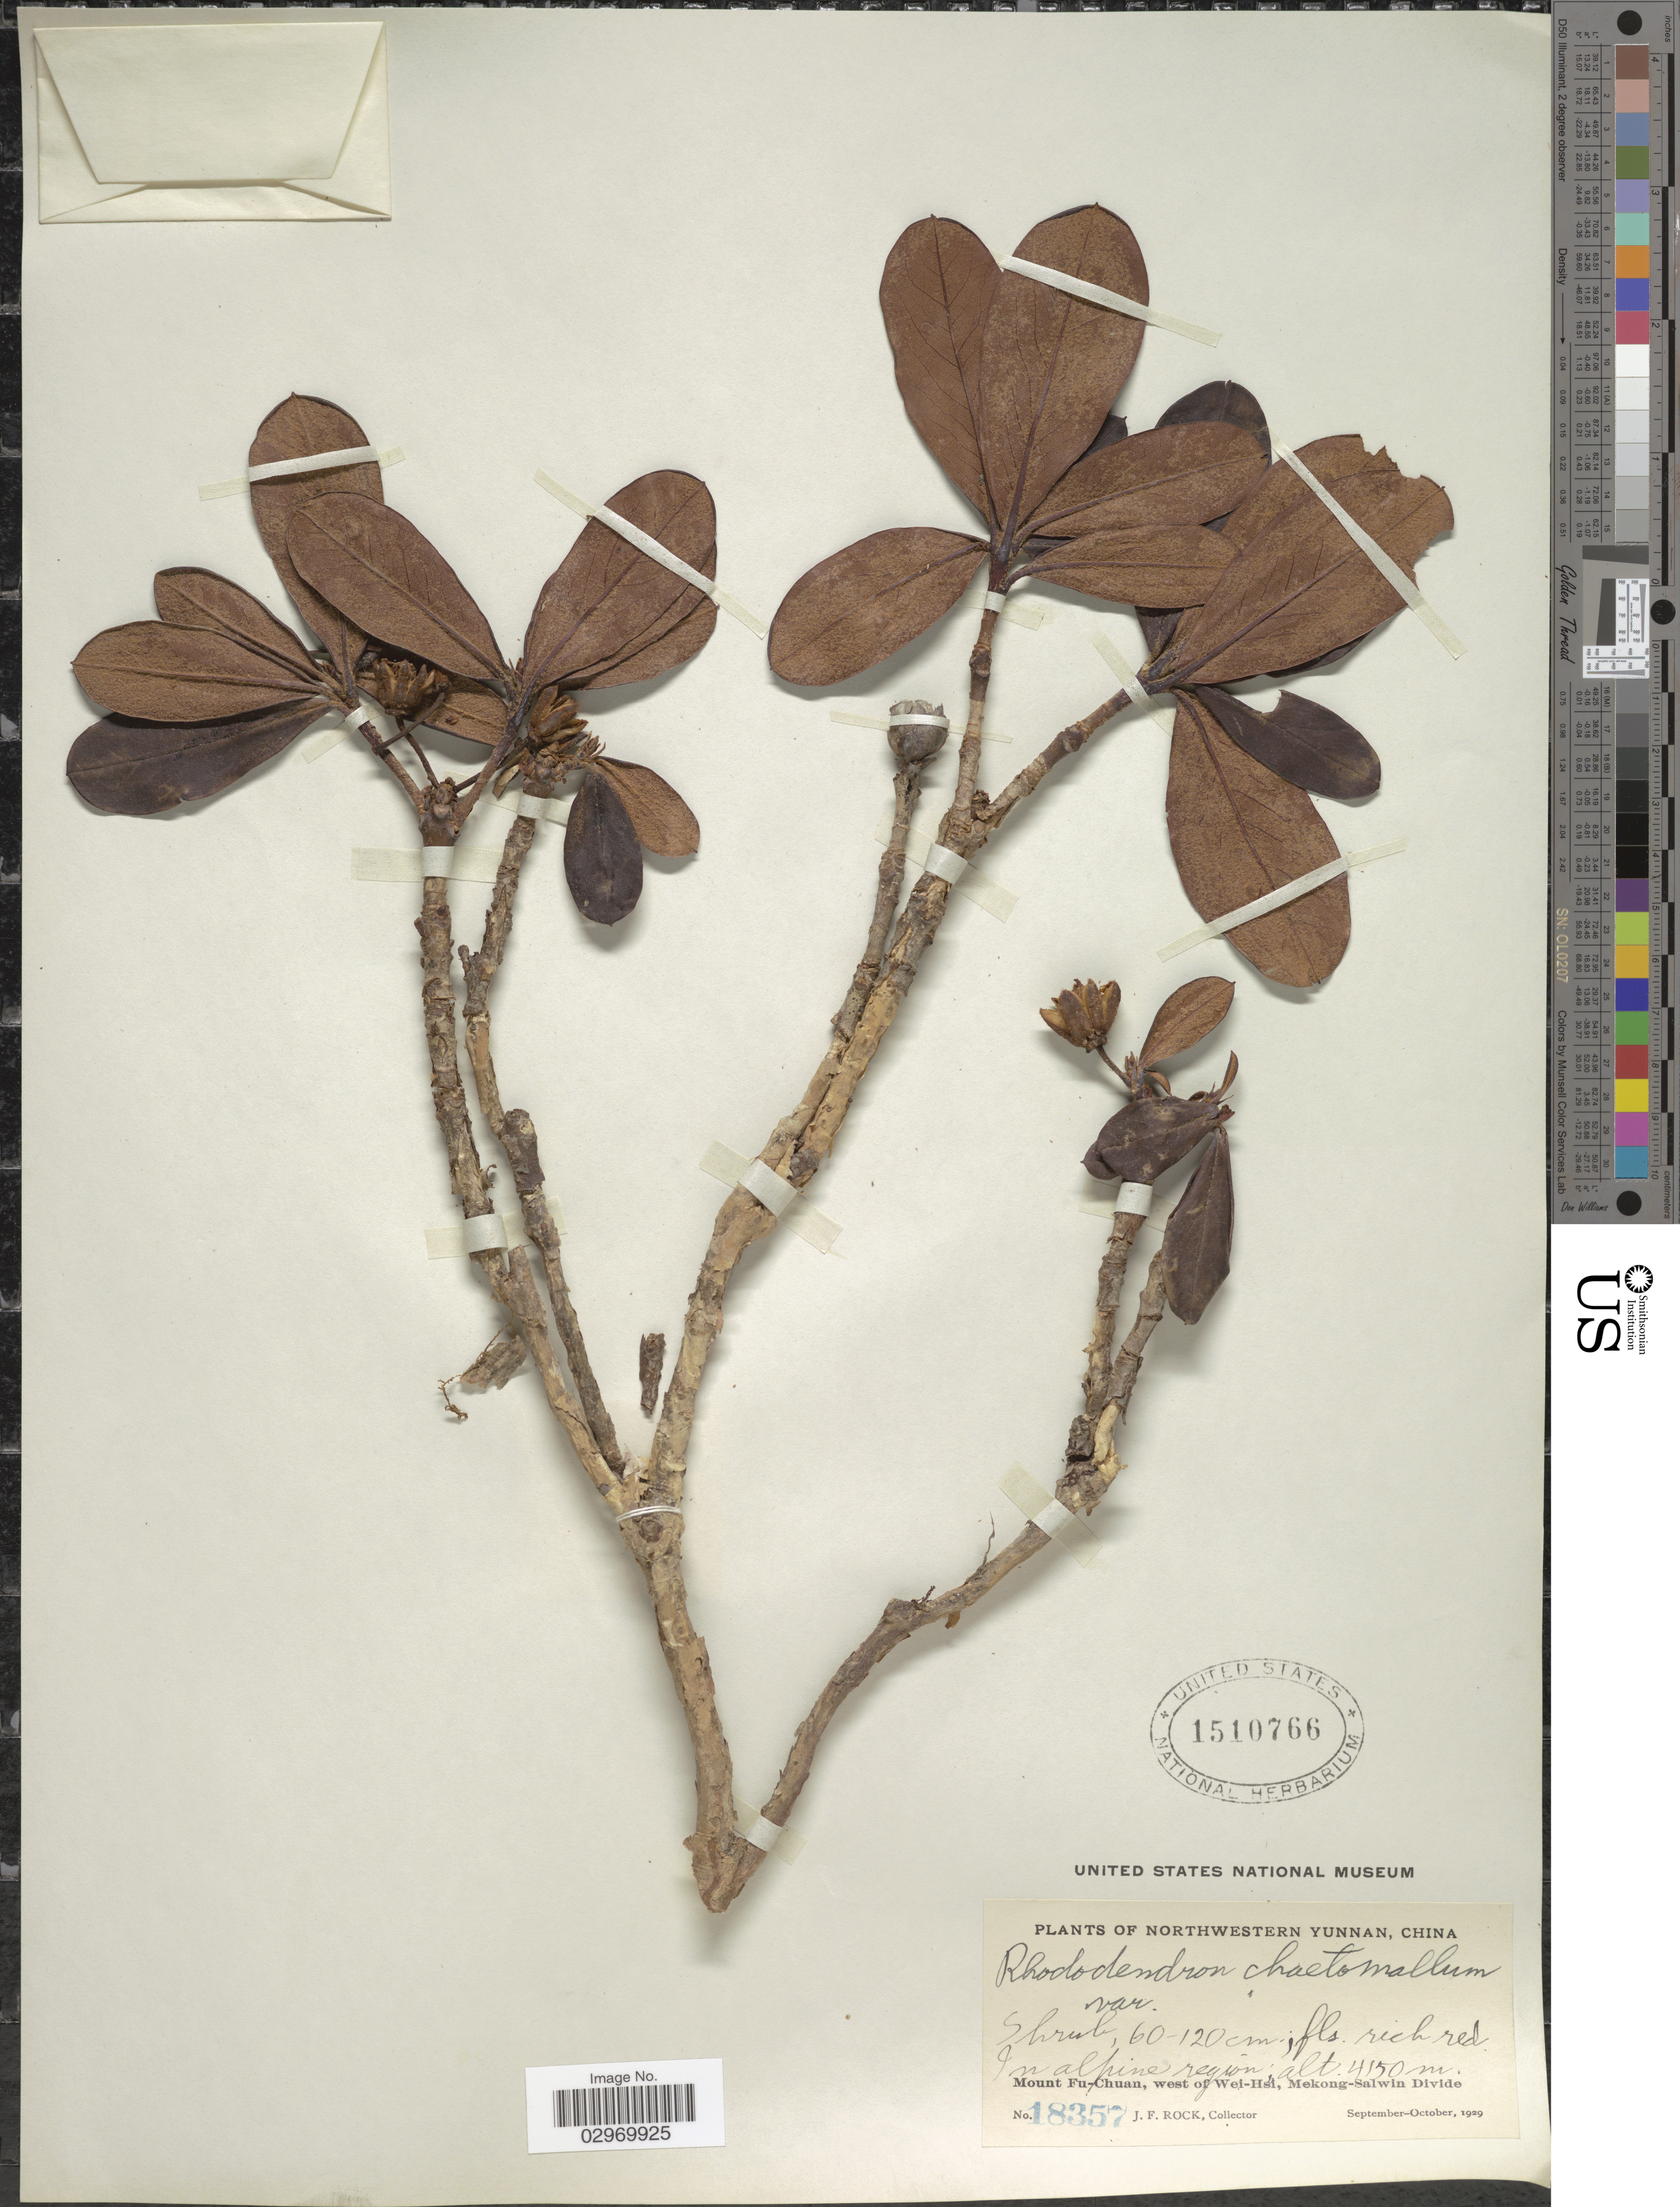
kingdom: Plantae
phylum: Tracheophyta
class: Magnoliopsida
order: Ericales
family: Ericaceae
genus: Rhododendron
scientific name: Rhododendron chaetomallum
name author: Balf. f. & Forrest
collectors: J. Rock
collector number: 18357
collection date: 1929-09/1929-10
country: China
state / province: Yunnan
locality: Northwestern Yunnan, Mount Fu-Chuan, west of Wei-Hsi, Mekong-Salwin Divide.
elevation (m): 4150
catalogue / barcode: US 1510766